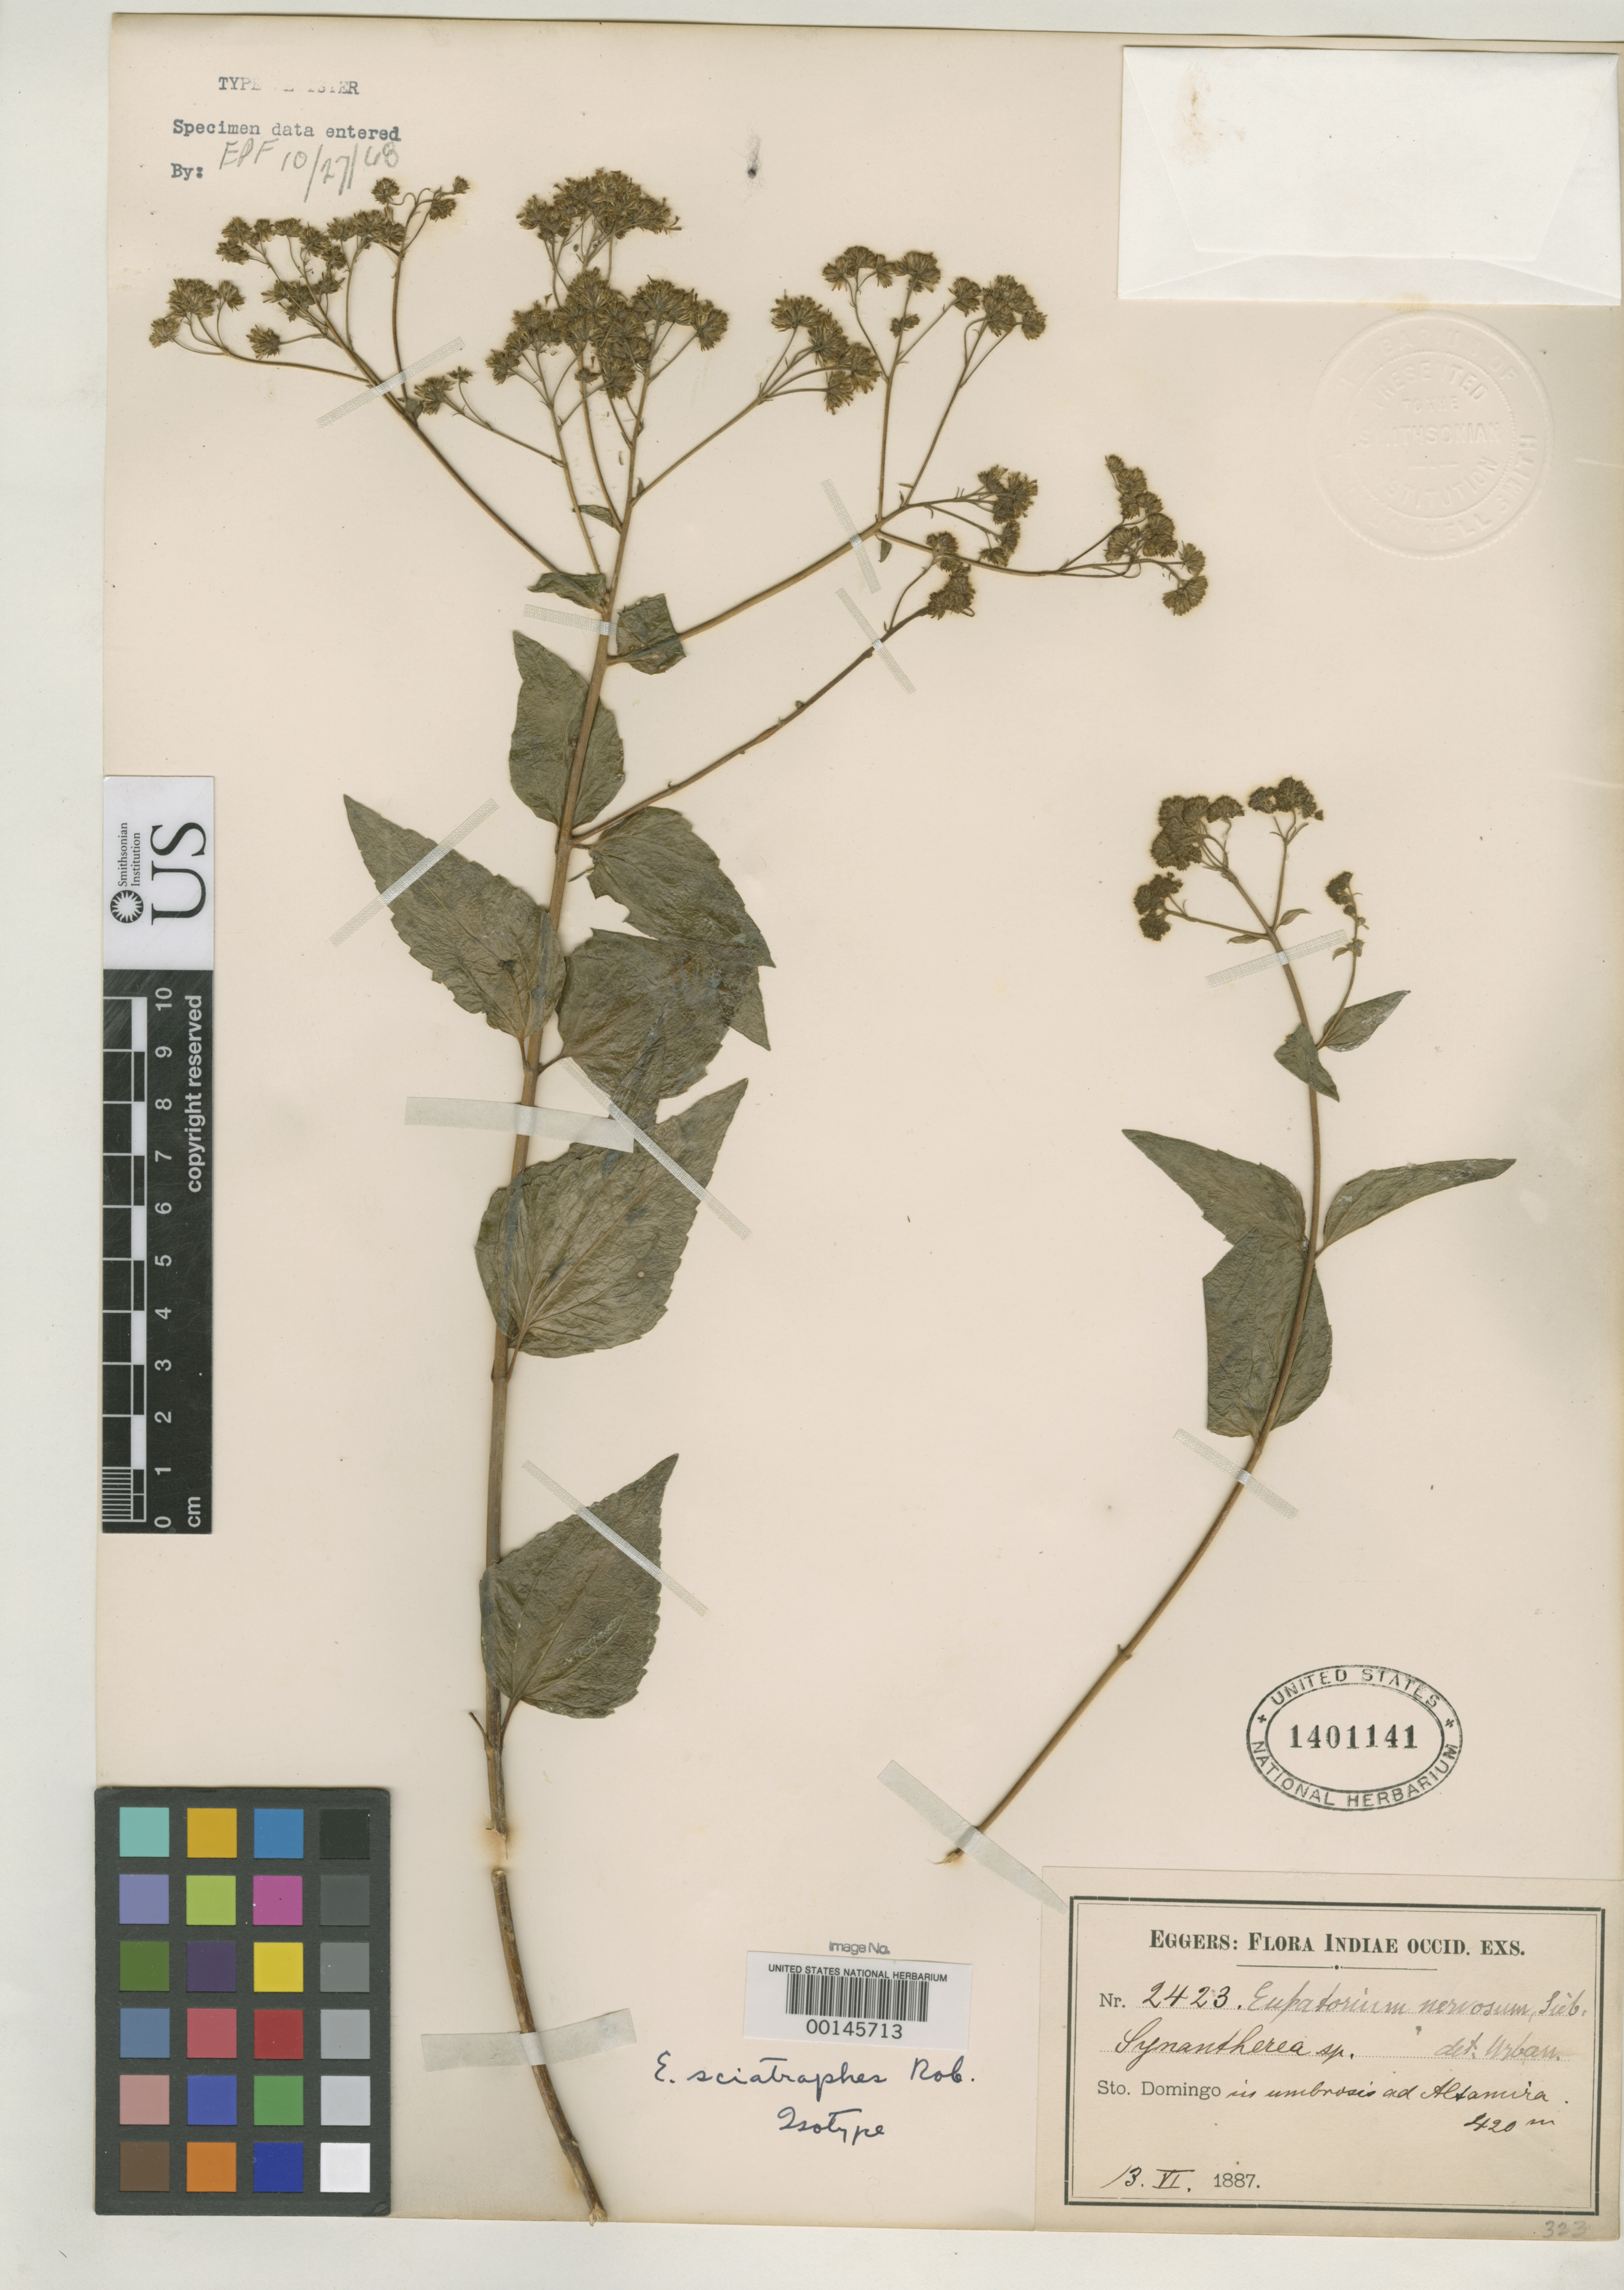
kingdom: Plantae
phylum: Tracheophyta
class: Magnoliopsida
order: Asterales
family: Asteraceae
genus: Eupatorium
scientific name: Eupatorium sciatraphes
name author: B.L. Rob.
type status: Isotype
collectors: H. F. A. von Eggers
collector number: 2423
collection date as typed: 13 Jun 1887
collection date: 1887-06-13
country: Dominican Republic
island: Hispaniola Island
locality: Altamira.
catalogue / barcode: US 1401141